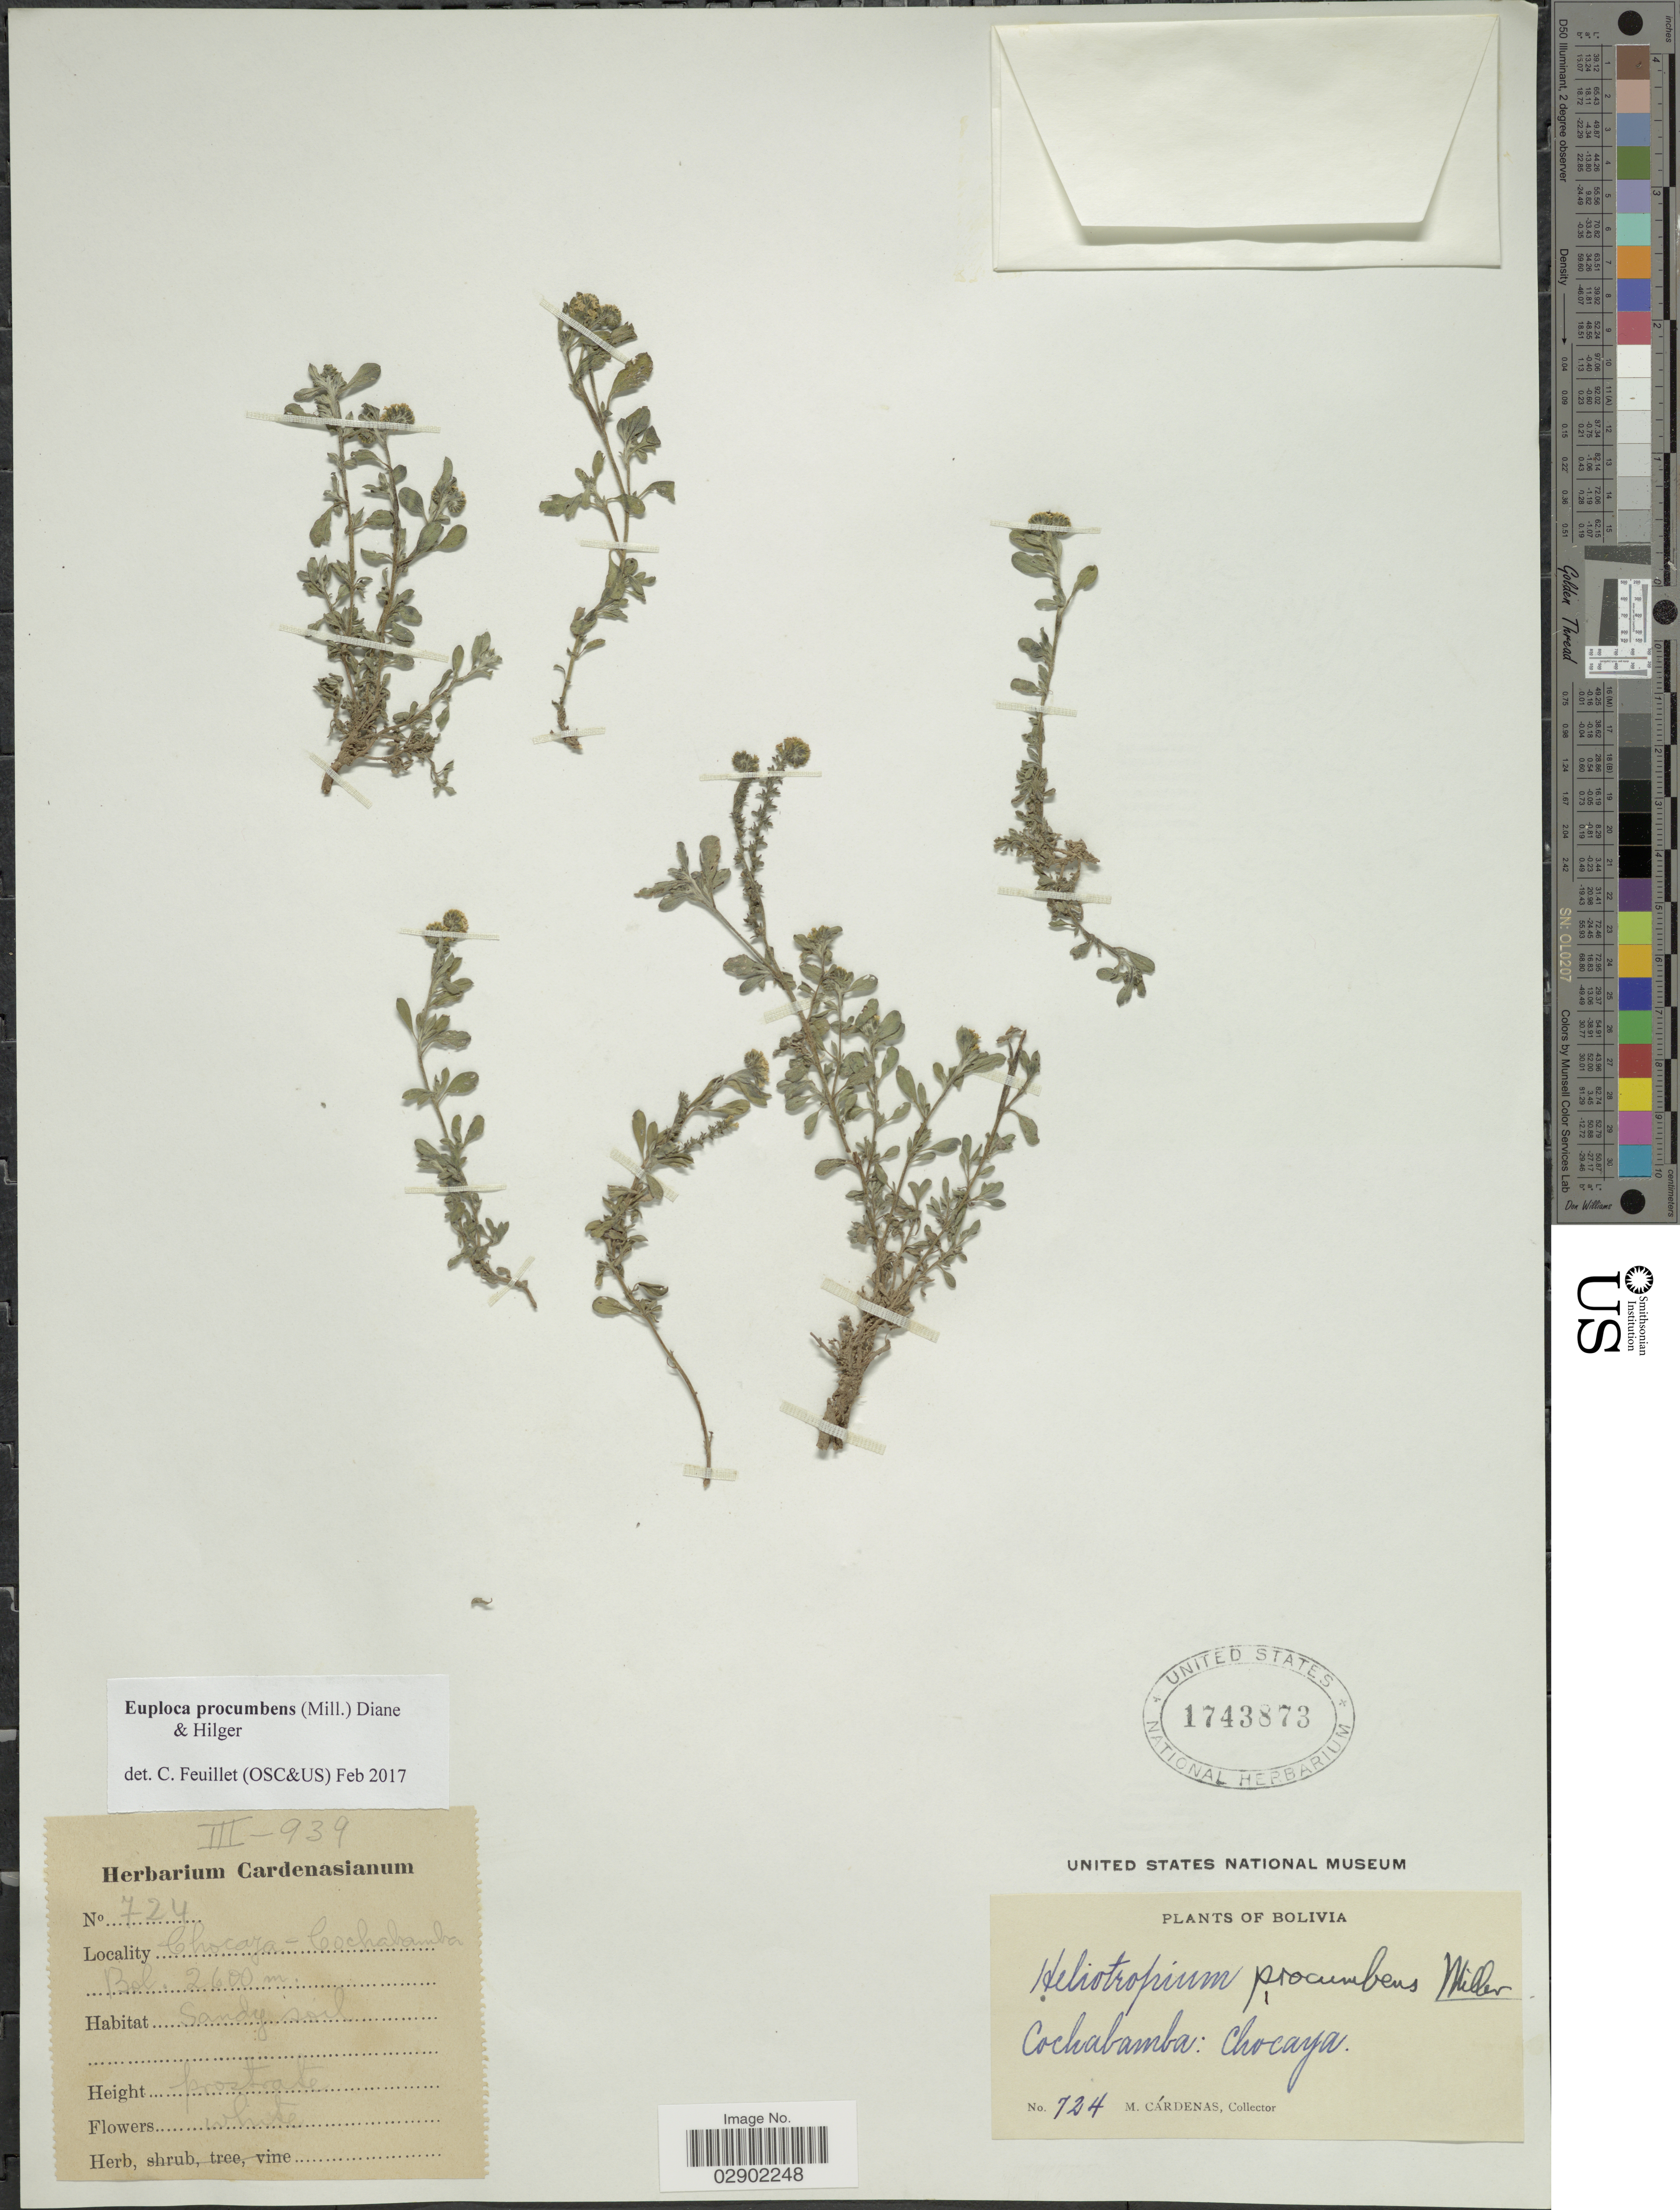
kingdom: Plantae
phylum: Tracheophyta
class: Magnoliopsida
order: Boraginales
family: Heliotropiaceae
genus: Euploca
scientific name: Euploca procumbens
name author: (Mill.) Diane & Hilger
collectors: M. Cárdenas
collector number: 724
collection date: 1939-03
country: Bolivia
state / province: Cochabamba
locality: Chocaya- Cochabamba.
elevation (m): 2600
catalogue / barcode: US 1743873